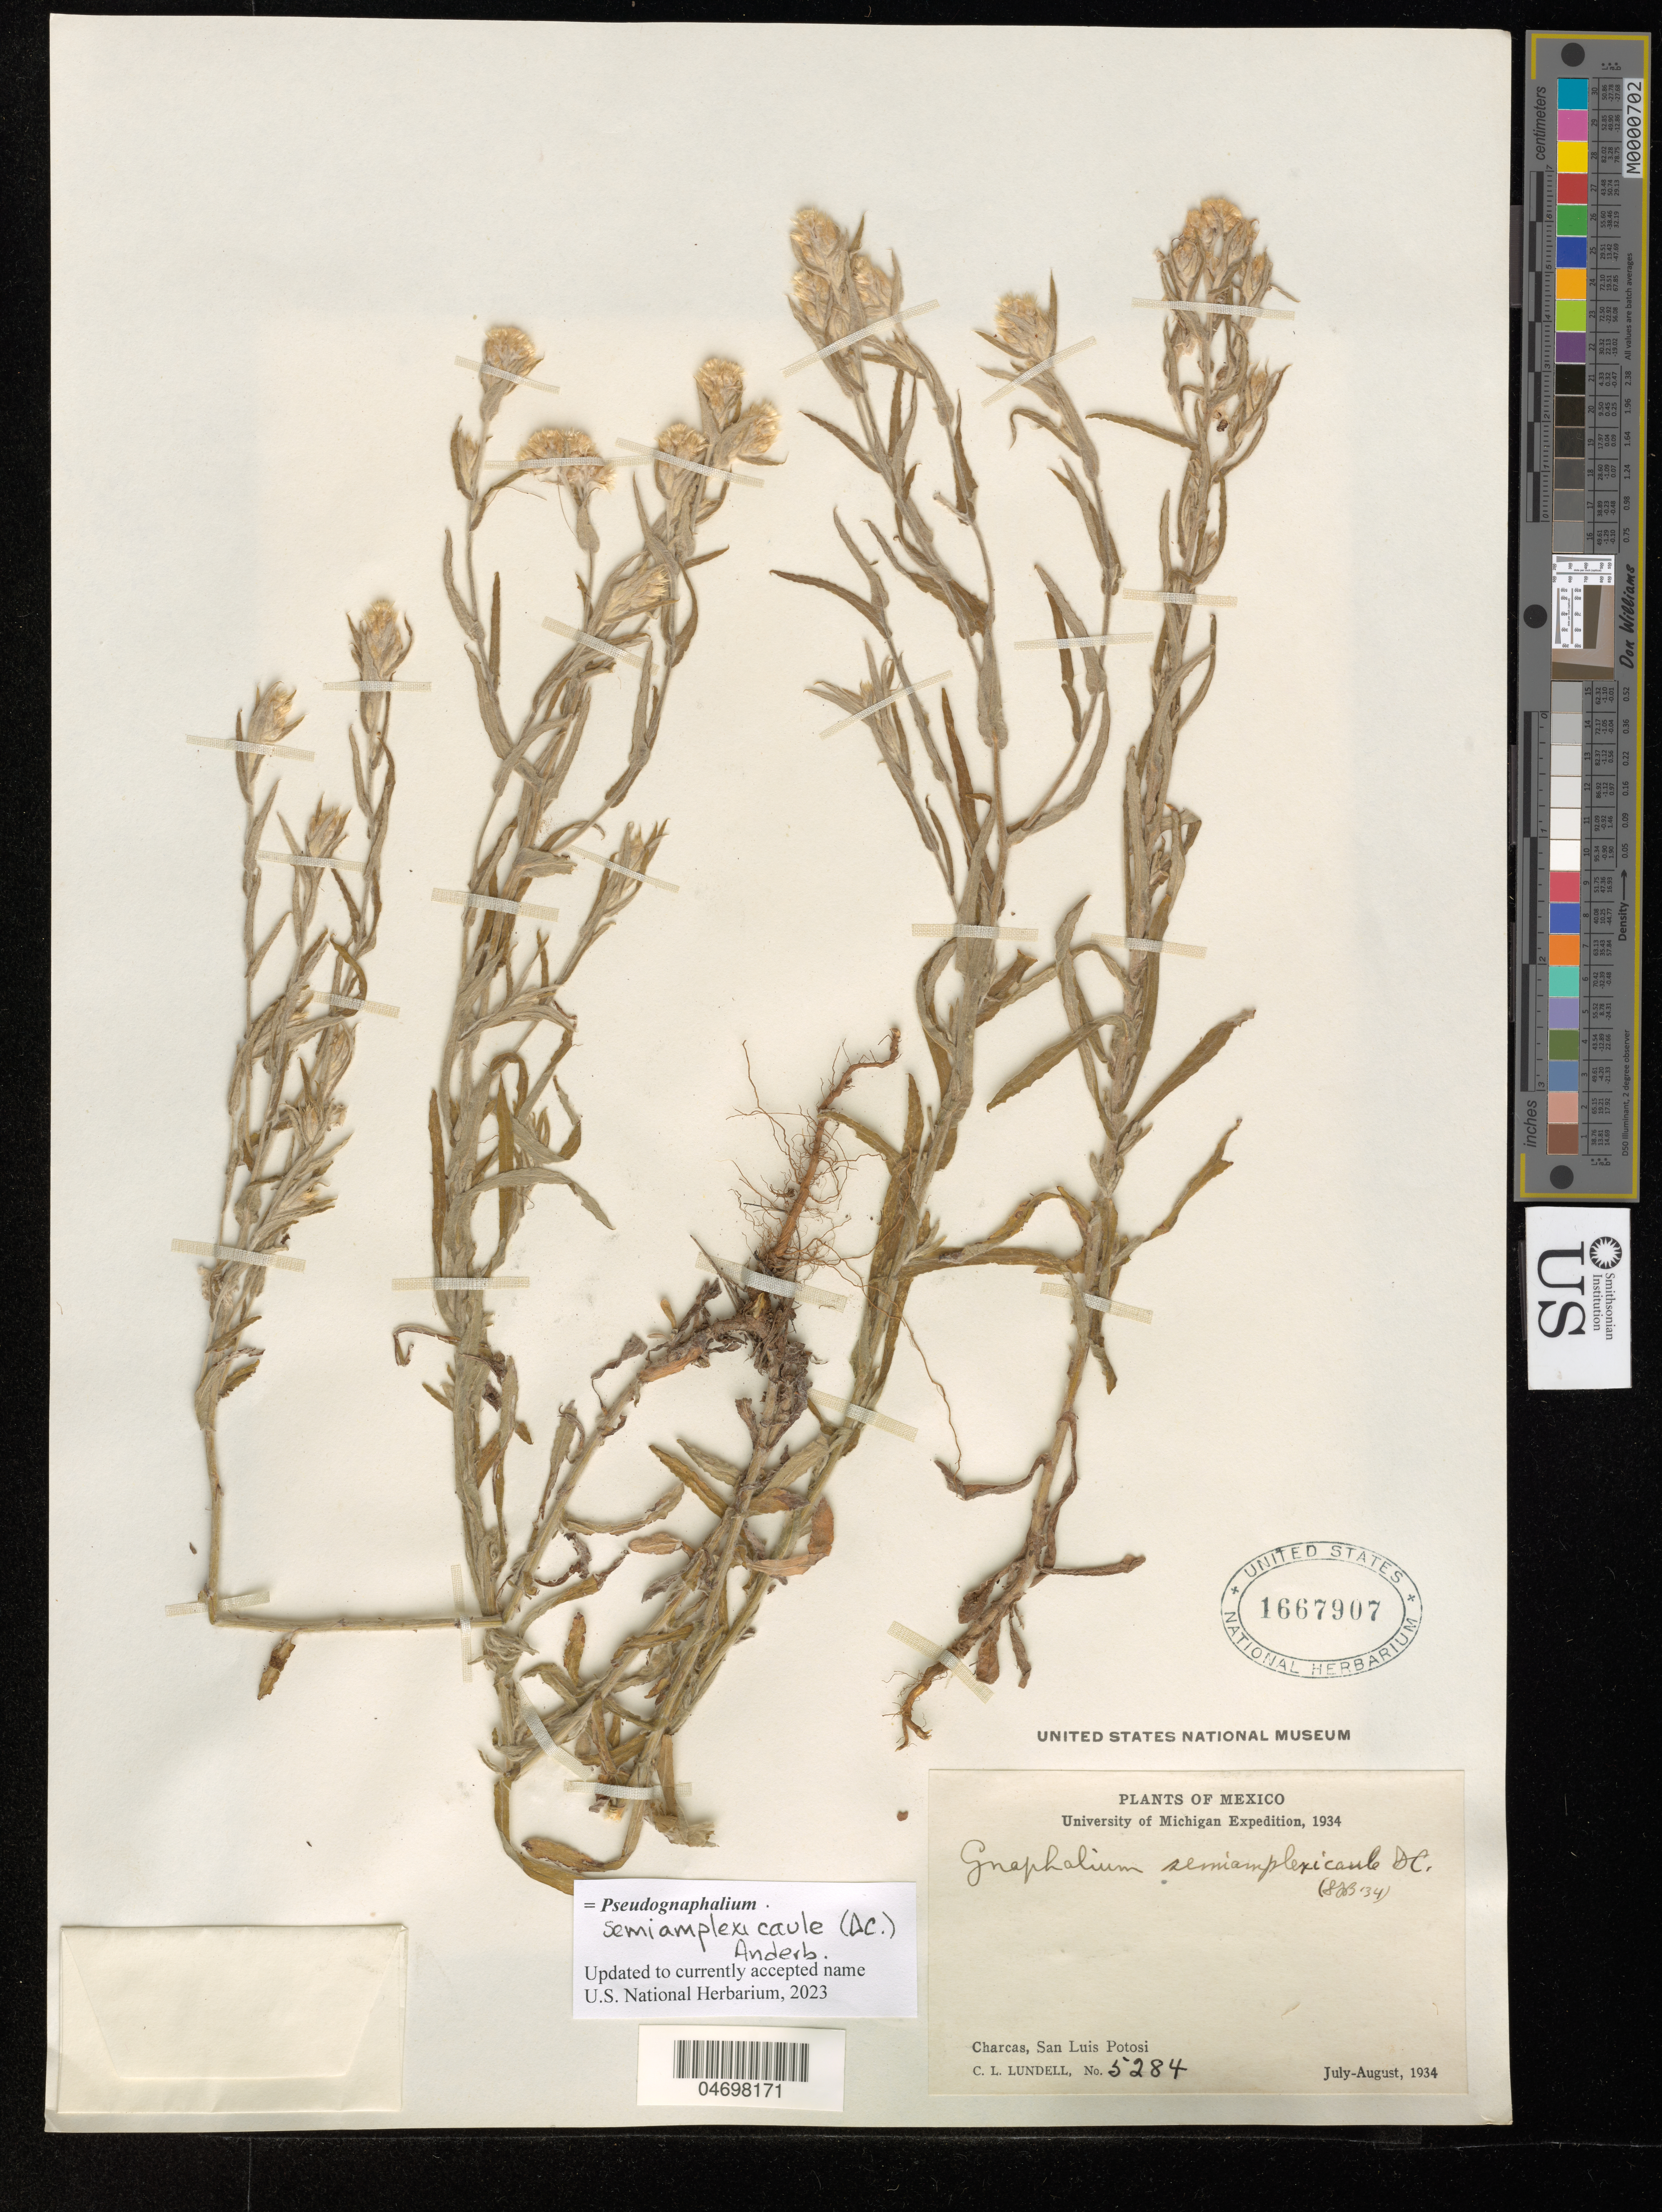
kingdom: Plantae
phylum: Tracheophyta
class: Magnoliopsida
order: Asterales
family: Asteraceae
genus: Pseudognaphalium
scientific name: Pseudognaphalium semilanatum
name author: (DC.) Anderb.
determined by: Nesom, Guy L.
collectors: A. A. Lundell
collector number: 5284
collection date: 1934-07/1934-08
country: Mexico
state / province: San Luis Potosí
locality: Charcas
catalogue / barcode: US 1667907